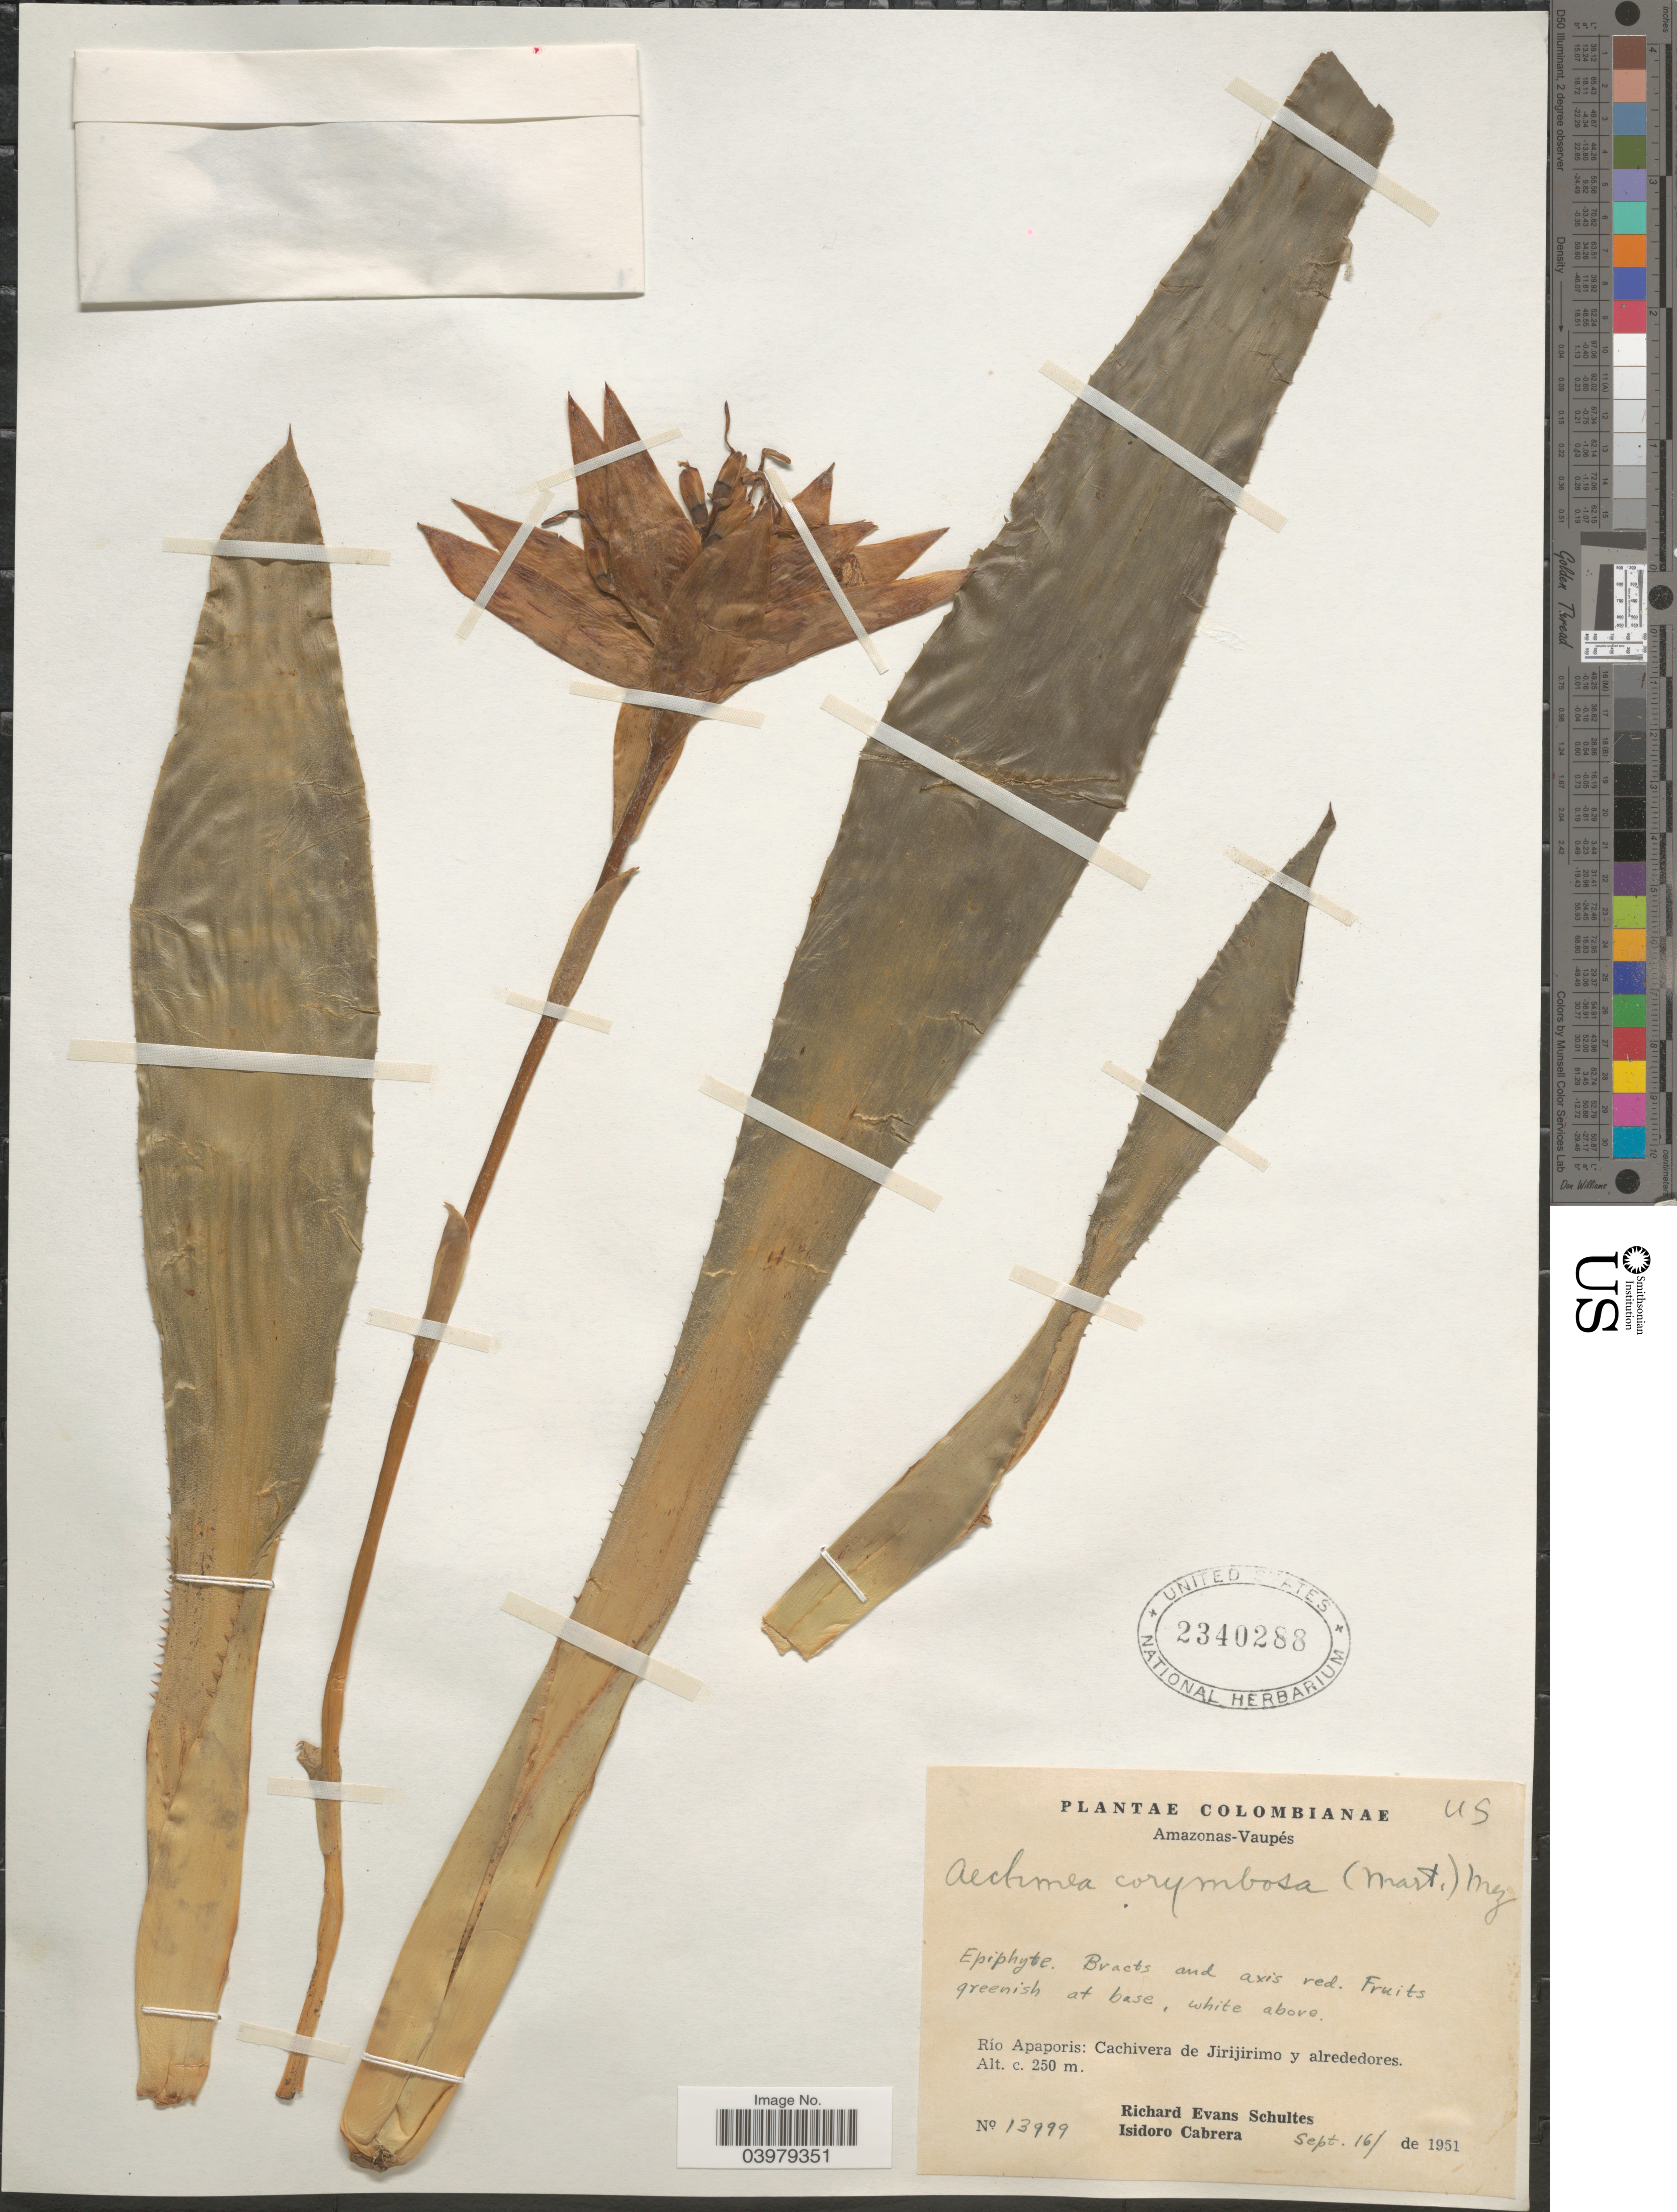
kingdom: Plantae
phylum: Tracheophyta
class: Liliopsida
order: Poales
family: Bromeliaceae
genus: Aechmea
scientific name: Aechmea corymbosa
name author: (Mart. ex Schult. f.) Mez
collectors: R. E. Schultes & I. Cabrera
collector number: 13999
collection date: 1951-09-16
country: Colombia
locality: Amazonas-Vaupés. Río Apaporis: Cachivera de Jirijirimo y alrededores.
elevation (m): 250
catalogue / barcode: US 2340288